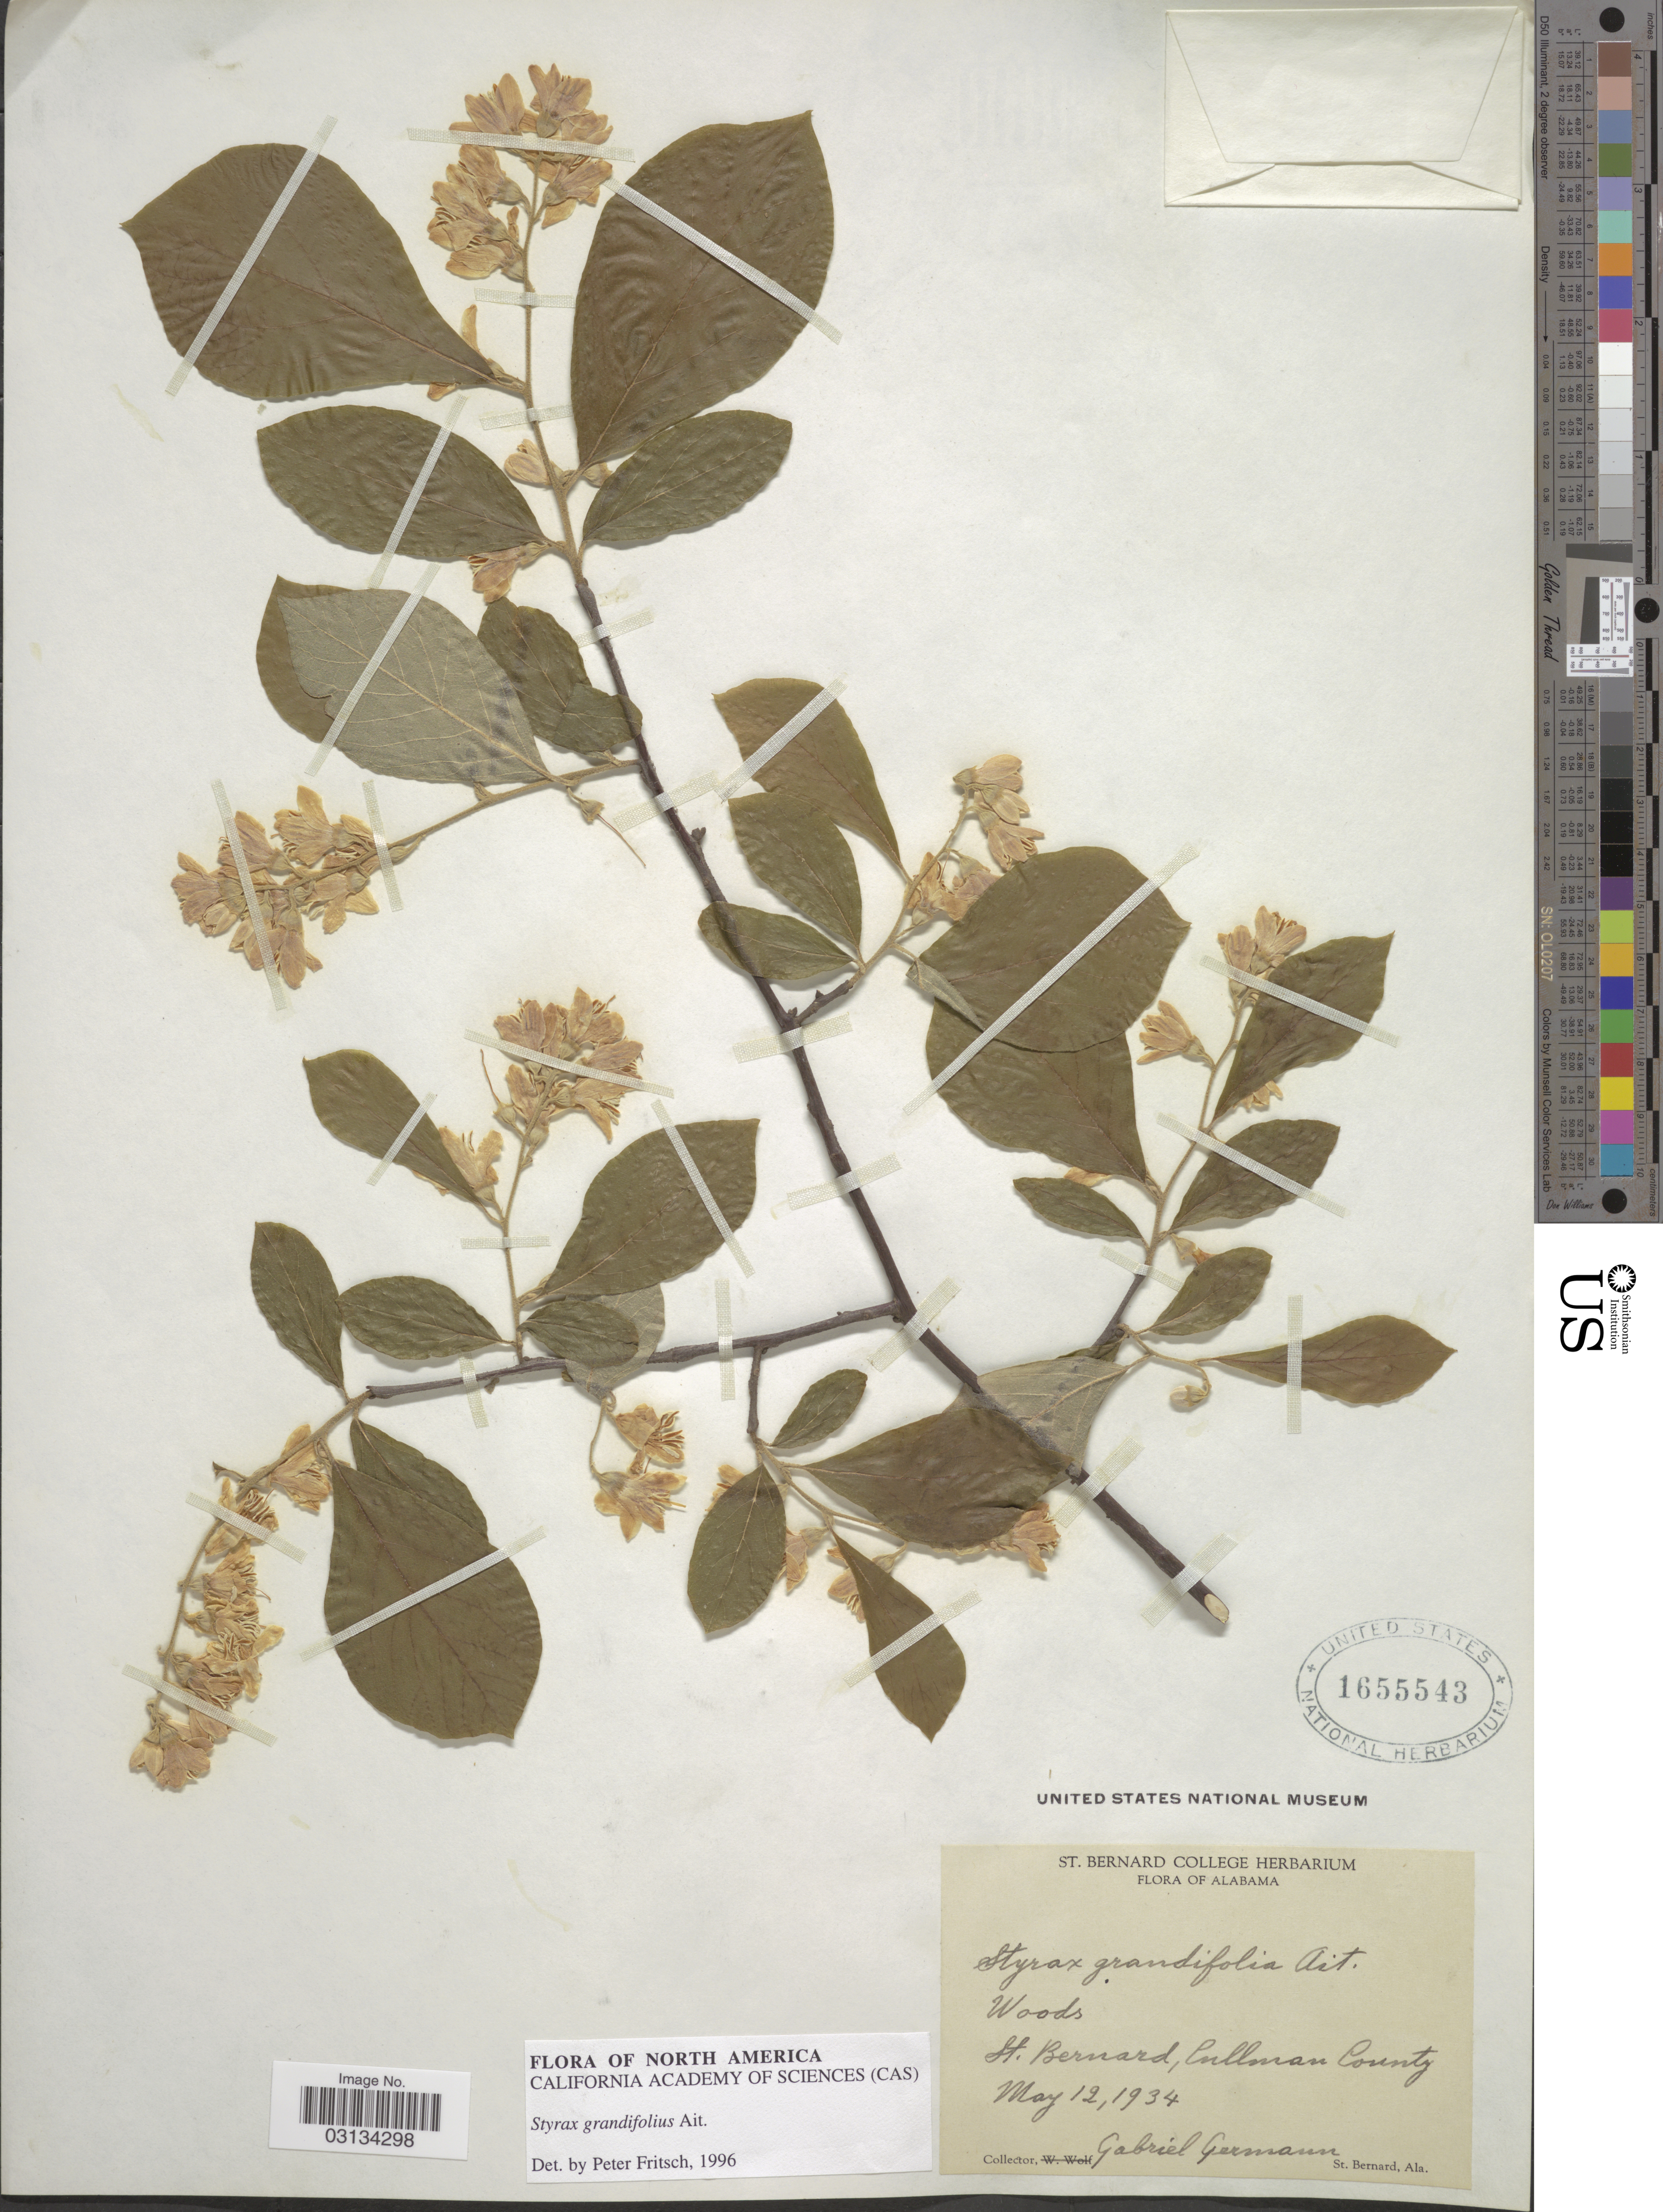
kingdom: Plantae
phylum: Tracheophyta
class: Magnoliopsida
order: Ericales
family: Styracaceae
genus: Styrax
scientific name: Styrax grandifolius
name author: Aiton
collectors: G. Germann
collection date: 1934-05-12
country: United States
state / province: Alabama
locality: St. Bernard, Cullman County.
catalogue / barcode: US 1655543